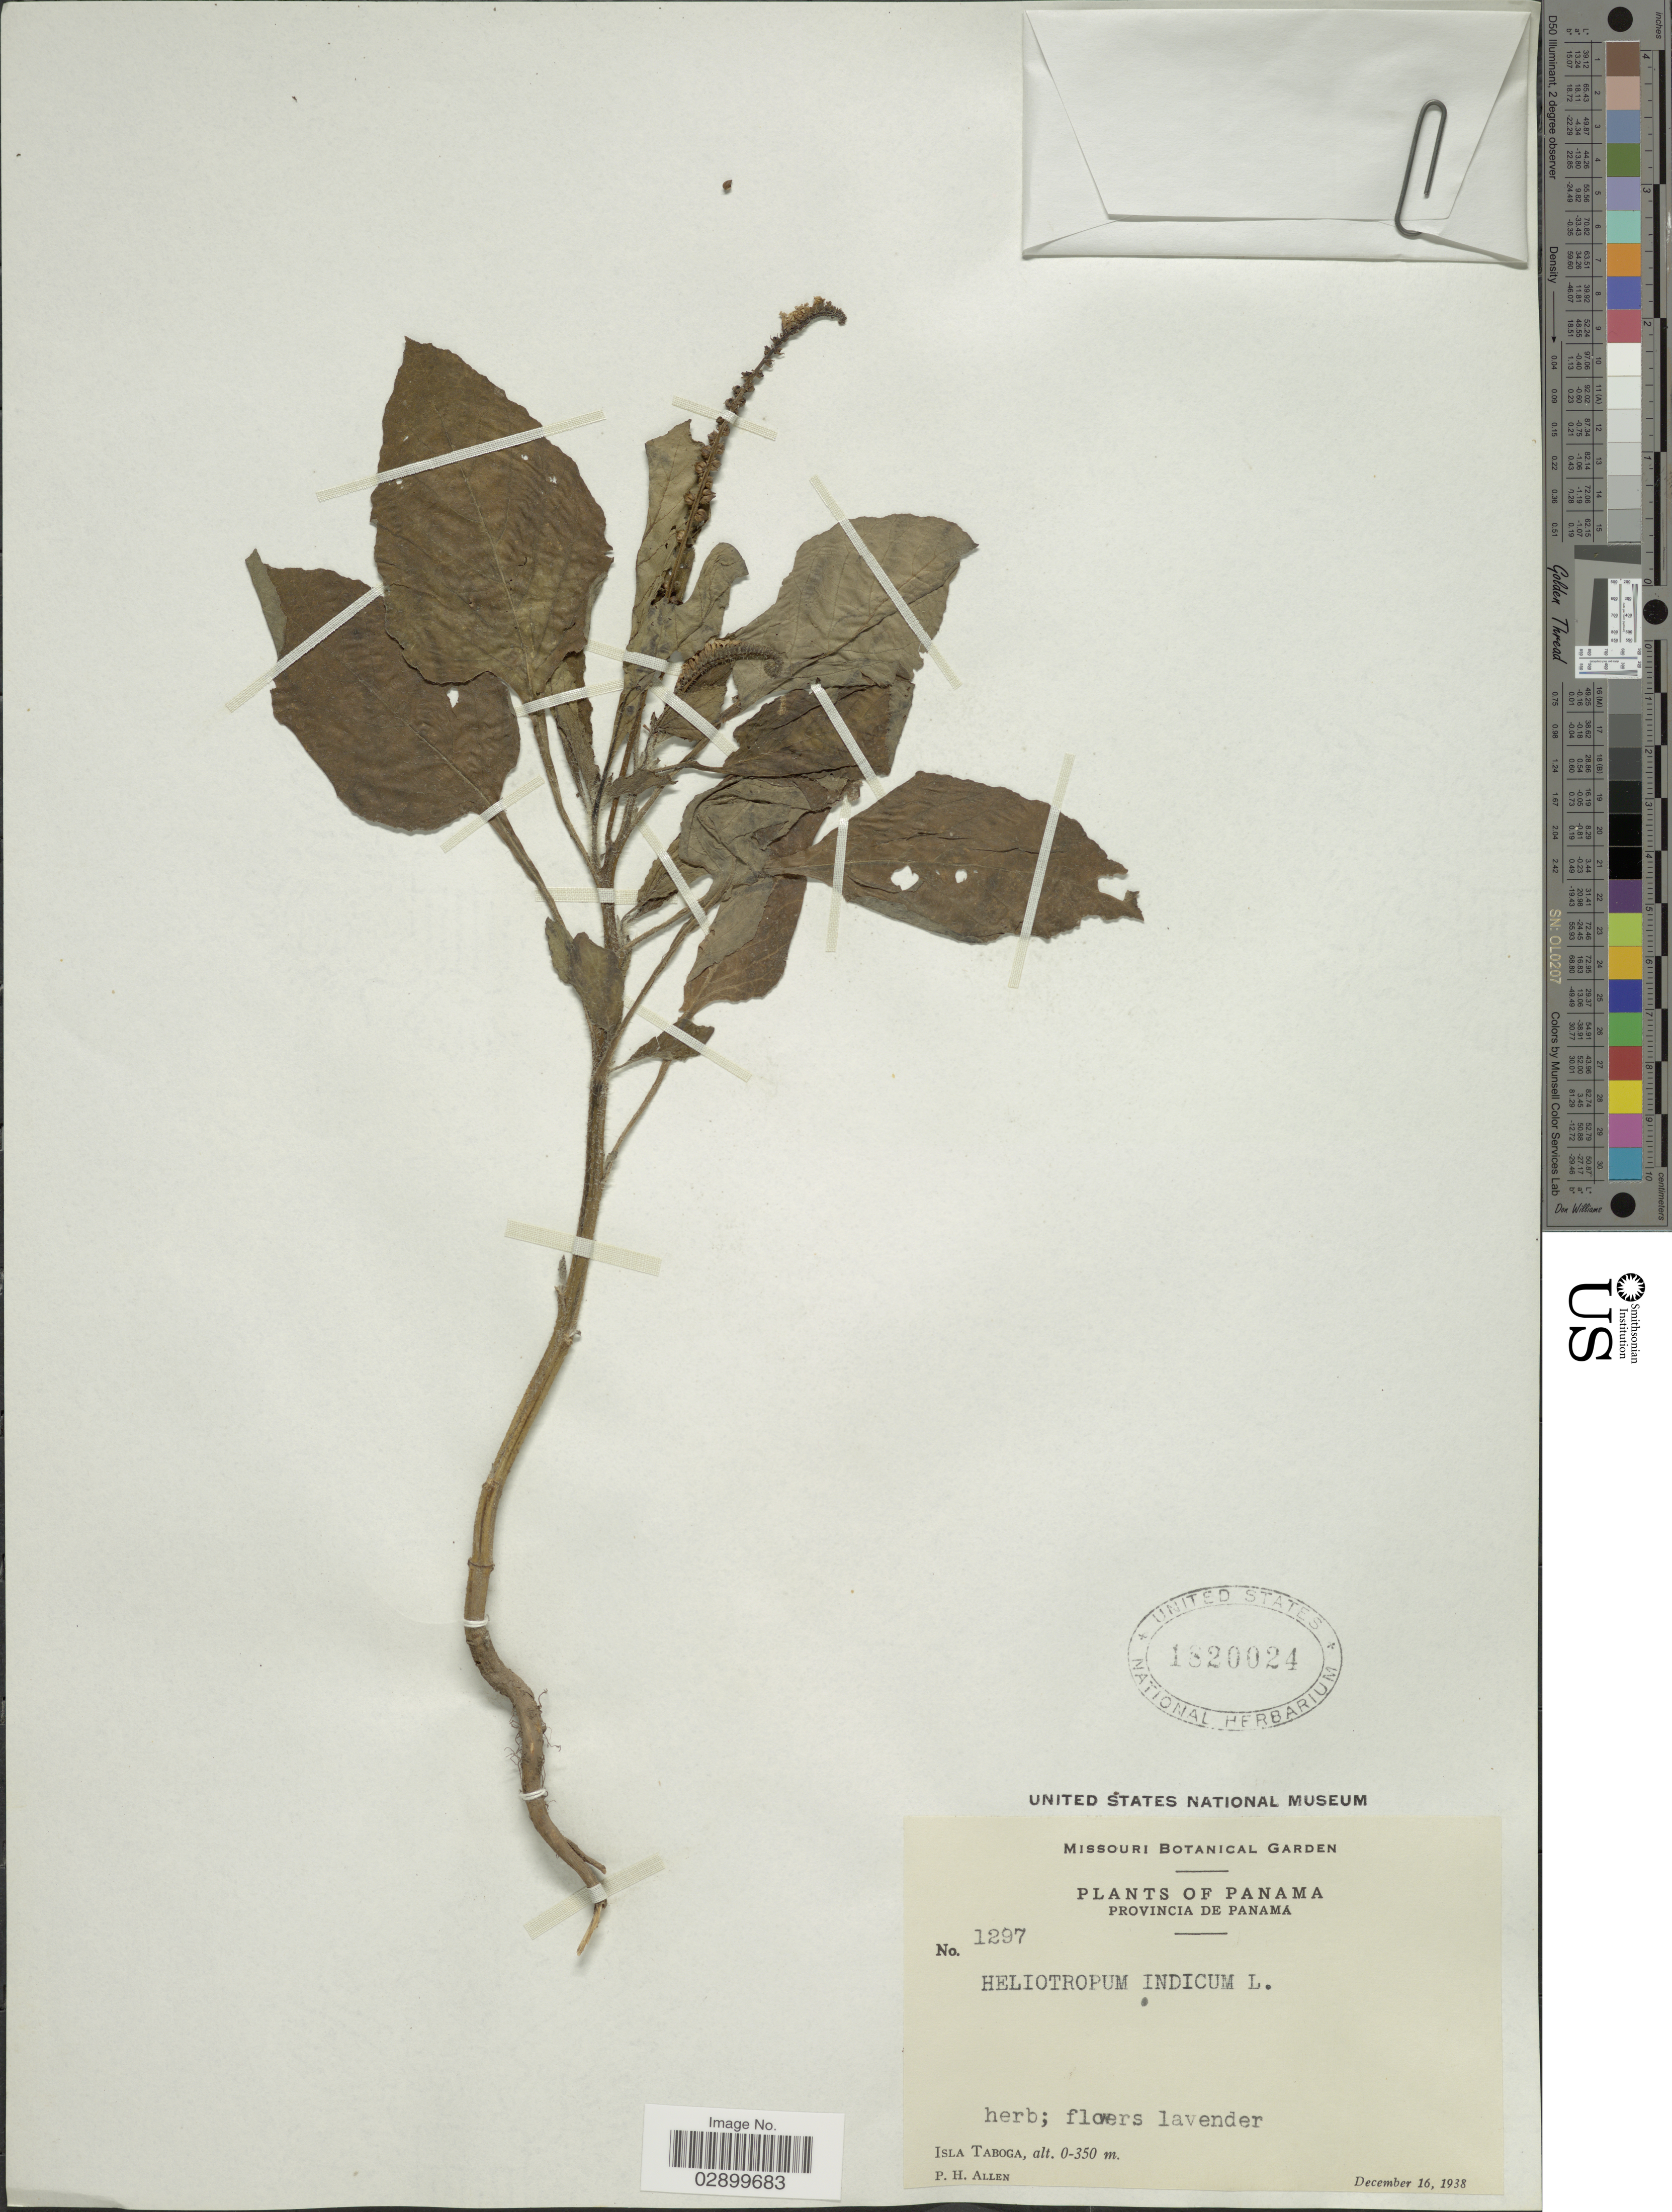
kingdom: Plantae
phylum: Tracheophyta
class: Magnoliopsida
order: Boraginales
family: Heliotropiaceae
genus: Heliotropium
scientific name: Heliotropium indicum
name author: L.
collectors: P. H. Allen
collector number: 1297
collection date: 1938-12-16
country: Panama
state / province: Panamá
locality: Isla Taboga.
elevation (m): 0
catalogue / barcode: US 1820024